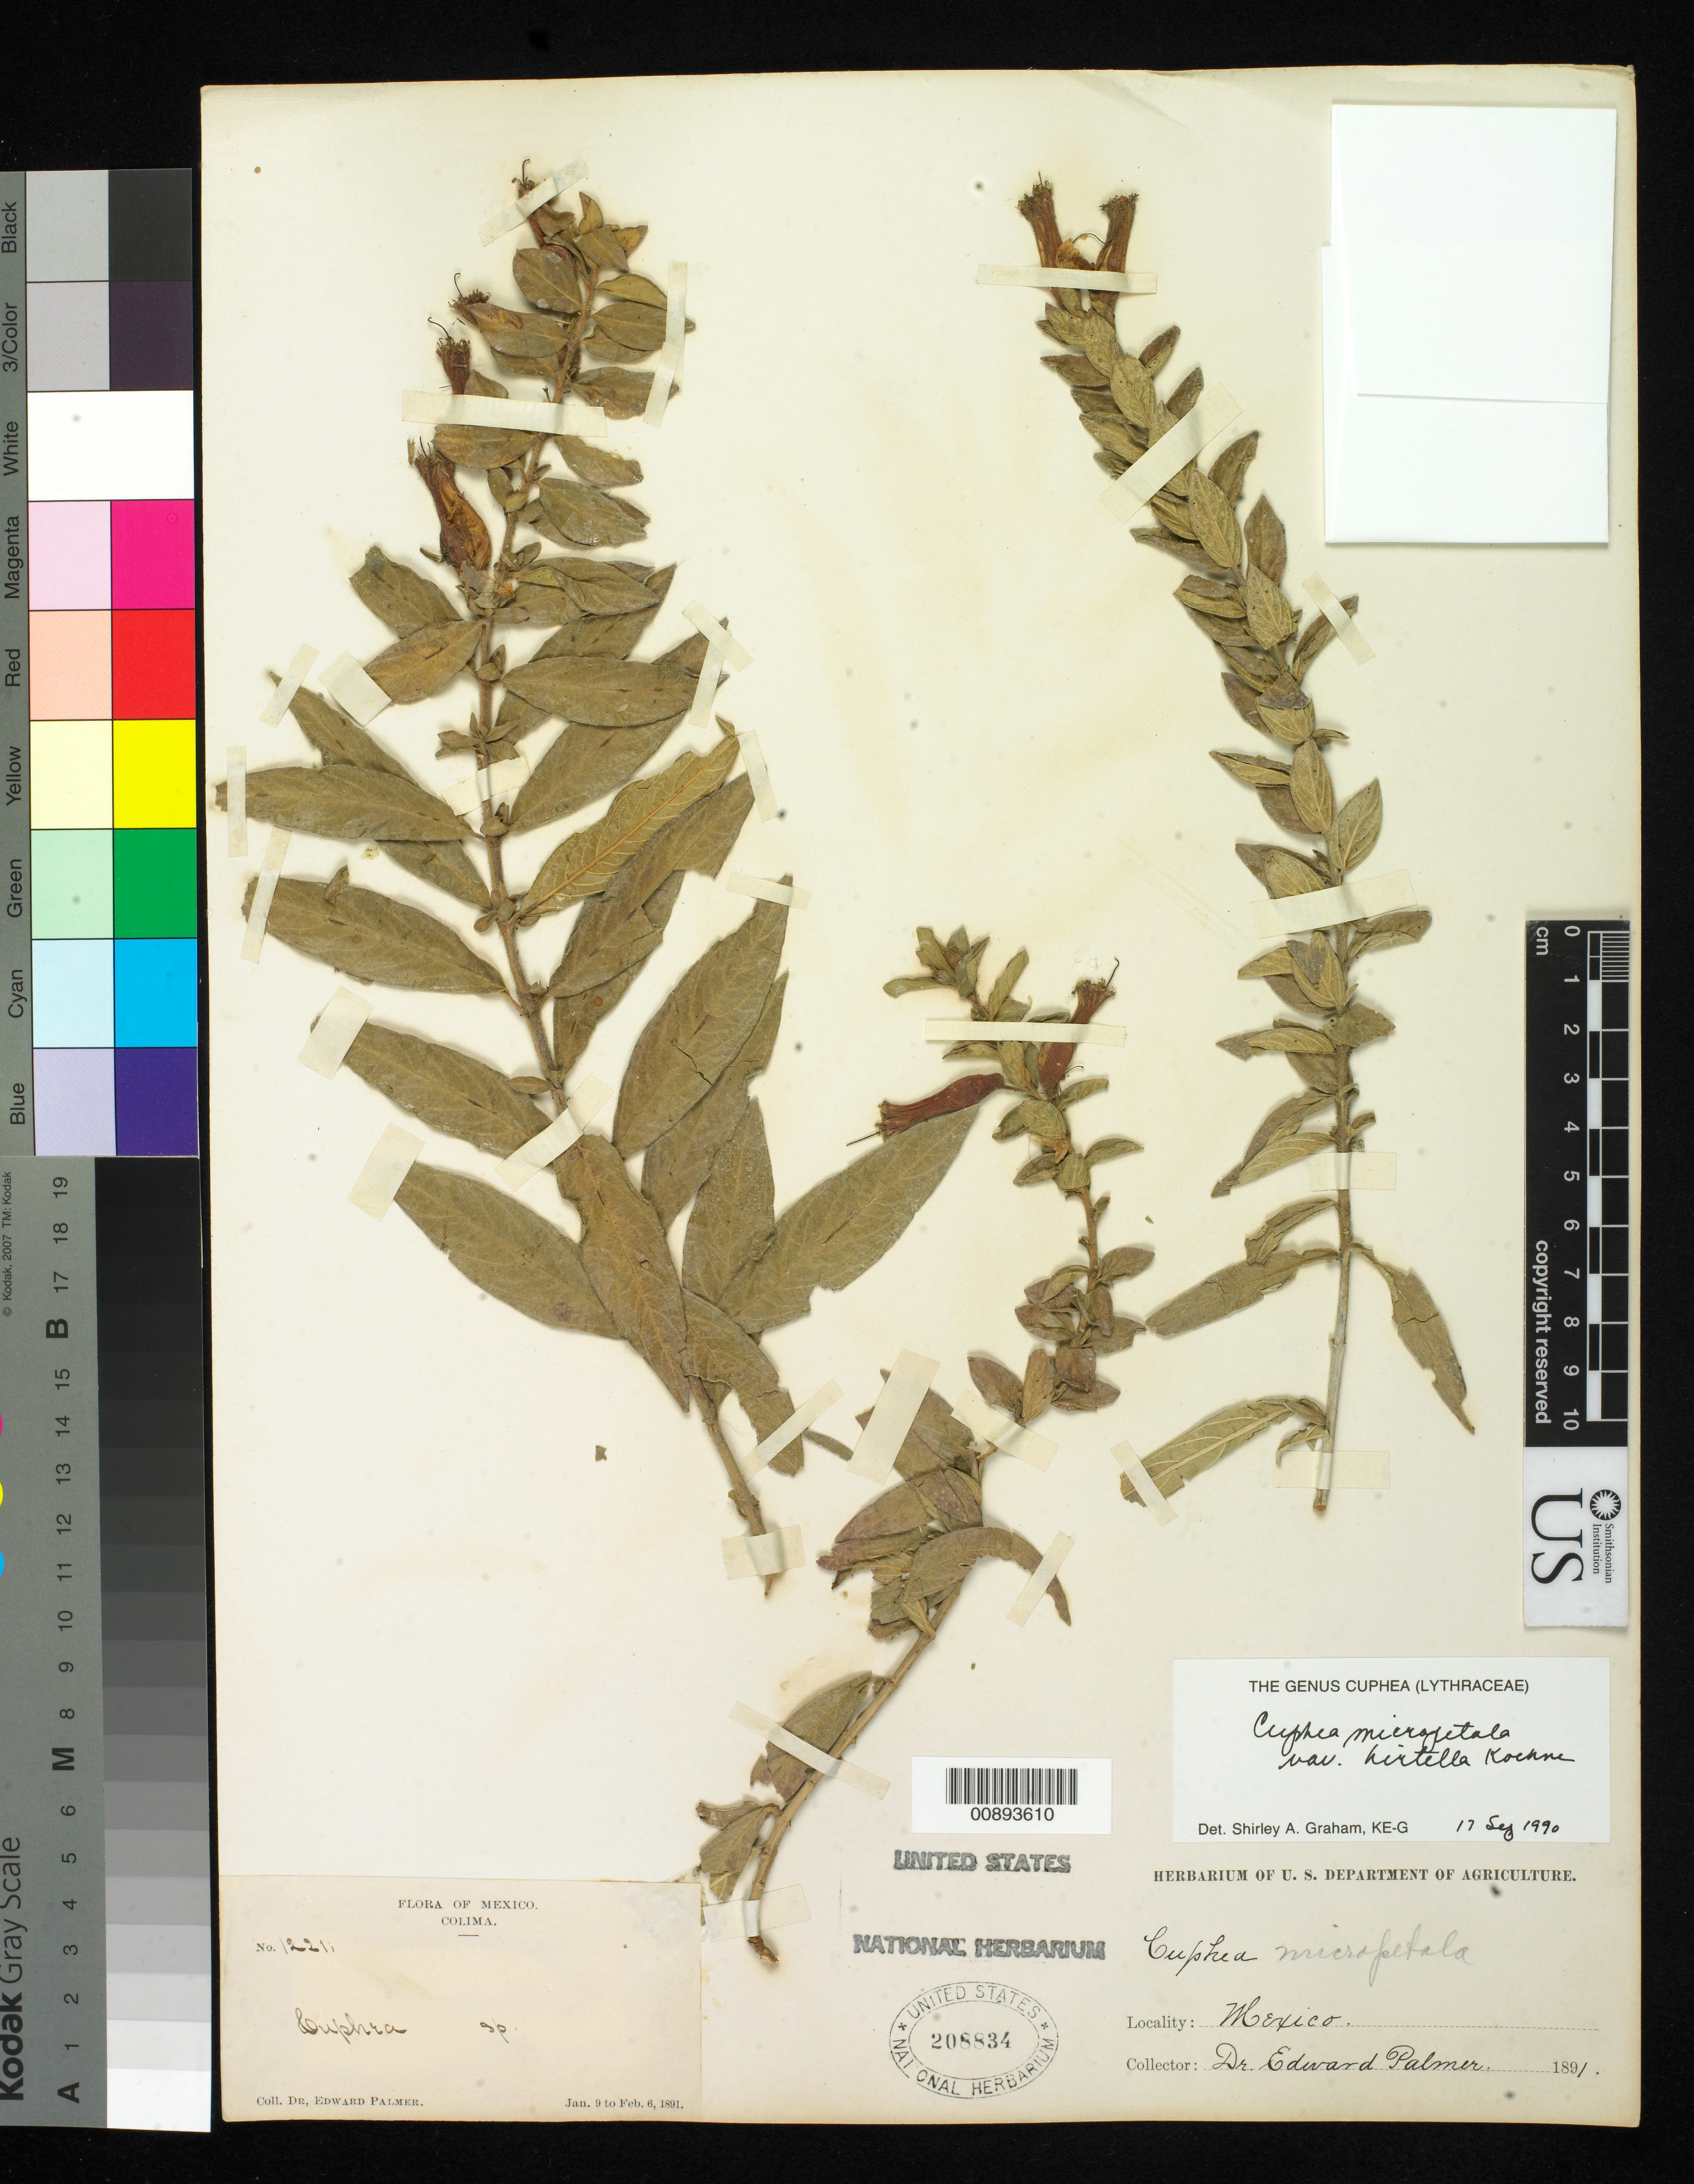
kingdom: Plantae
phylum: Tracheophyta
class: Magnoliopsida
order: Myrtales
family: Lythraceae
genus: Cuphea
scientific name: Cuphea micropetala var. hirtella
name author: Kunth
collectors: E. Palmer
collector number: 1221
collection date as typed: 09 Jan 1891 to 06 Feb 1891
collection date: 1891-01-09/1891-02-06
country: Mexico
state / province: Colima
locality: Colima.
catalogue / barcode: US 208834